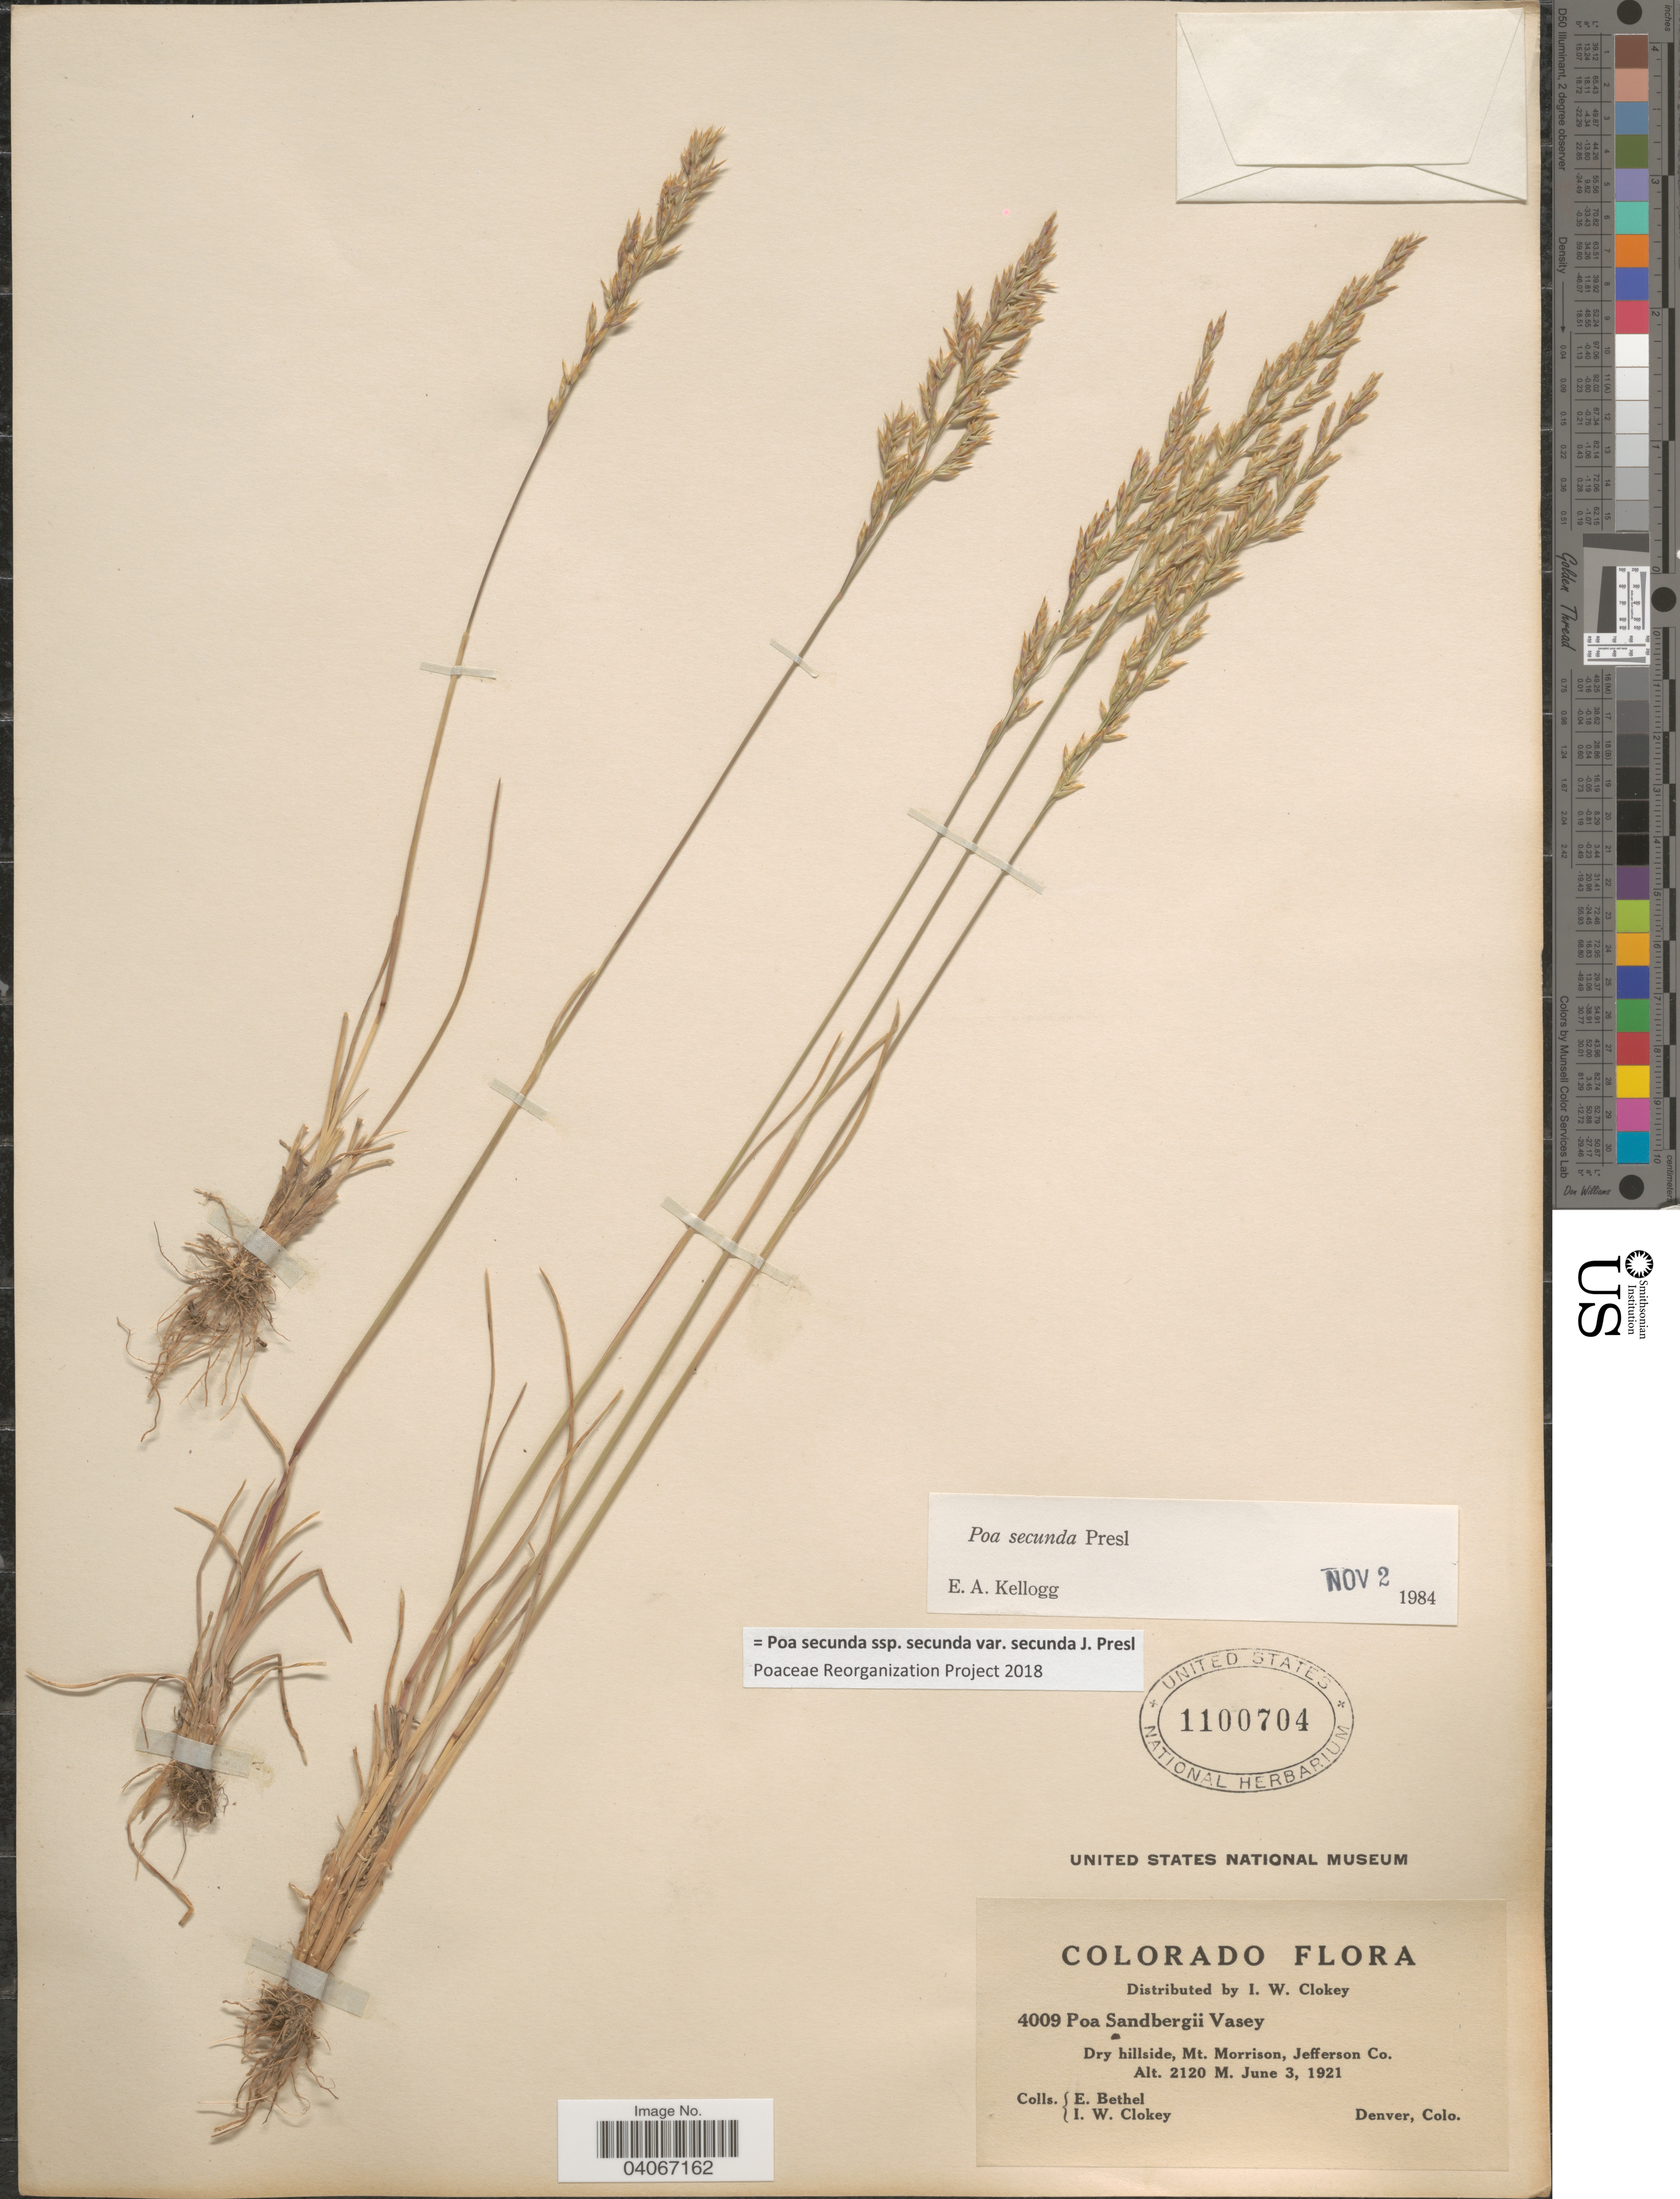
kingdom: Plantae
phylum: Tracheophyta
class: Liliopsida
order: Poales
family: Poaceae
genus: Poa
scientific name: Poa secunda subsp. secunda var. secunda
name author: J. Presl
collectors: E. Bethel & I. W. Clokey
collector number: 4009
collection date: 1921-06-03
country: United States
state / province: Colorado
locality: Mt. Morrison, Jefferson Co.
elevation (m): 2120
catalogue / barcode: US 1100704